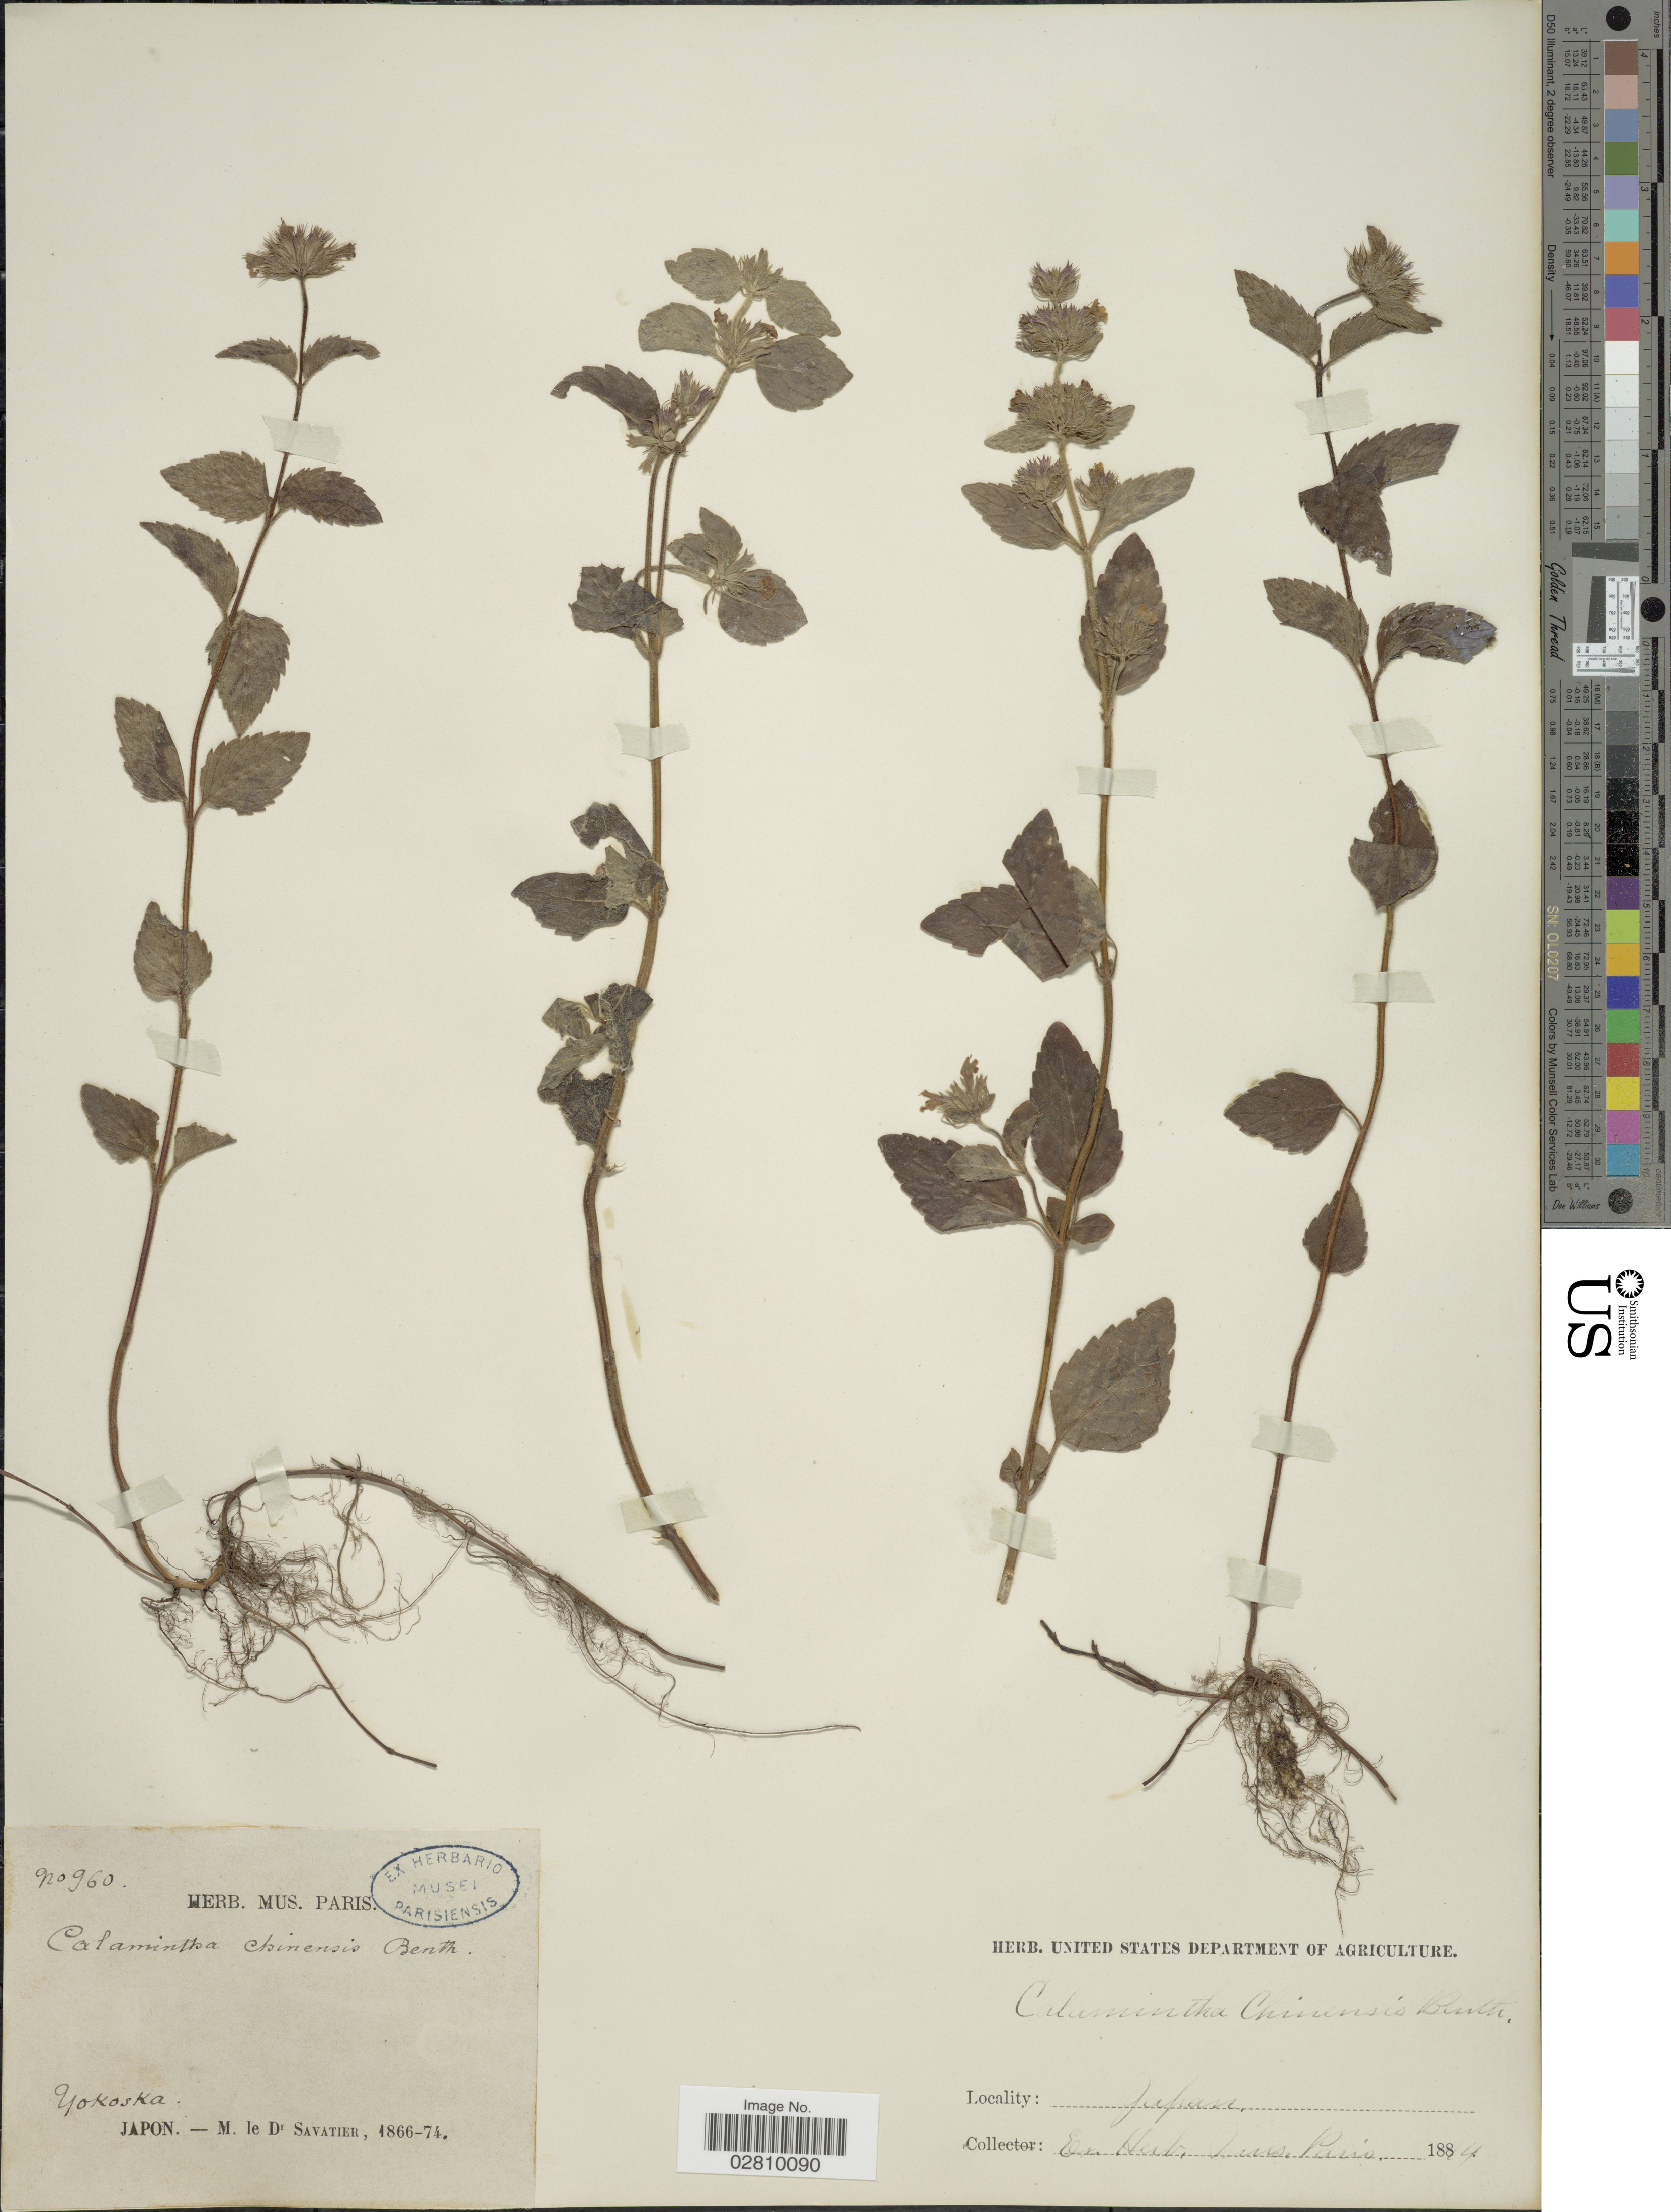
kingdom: Plantae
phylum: Tracheophyta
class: Magnoliopsida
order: Lamiales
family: Lamiaceae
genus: Calamintha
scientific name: Calamintha chinensis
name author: Benth.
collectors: Savatier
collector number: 960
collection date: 1866/1874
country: Japan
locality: Yokoska.